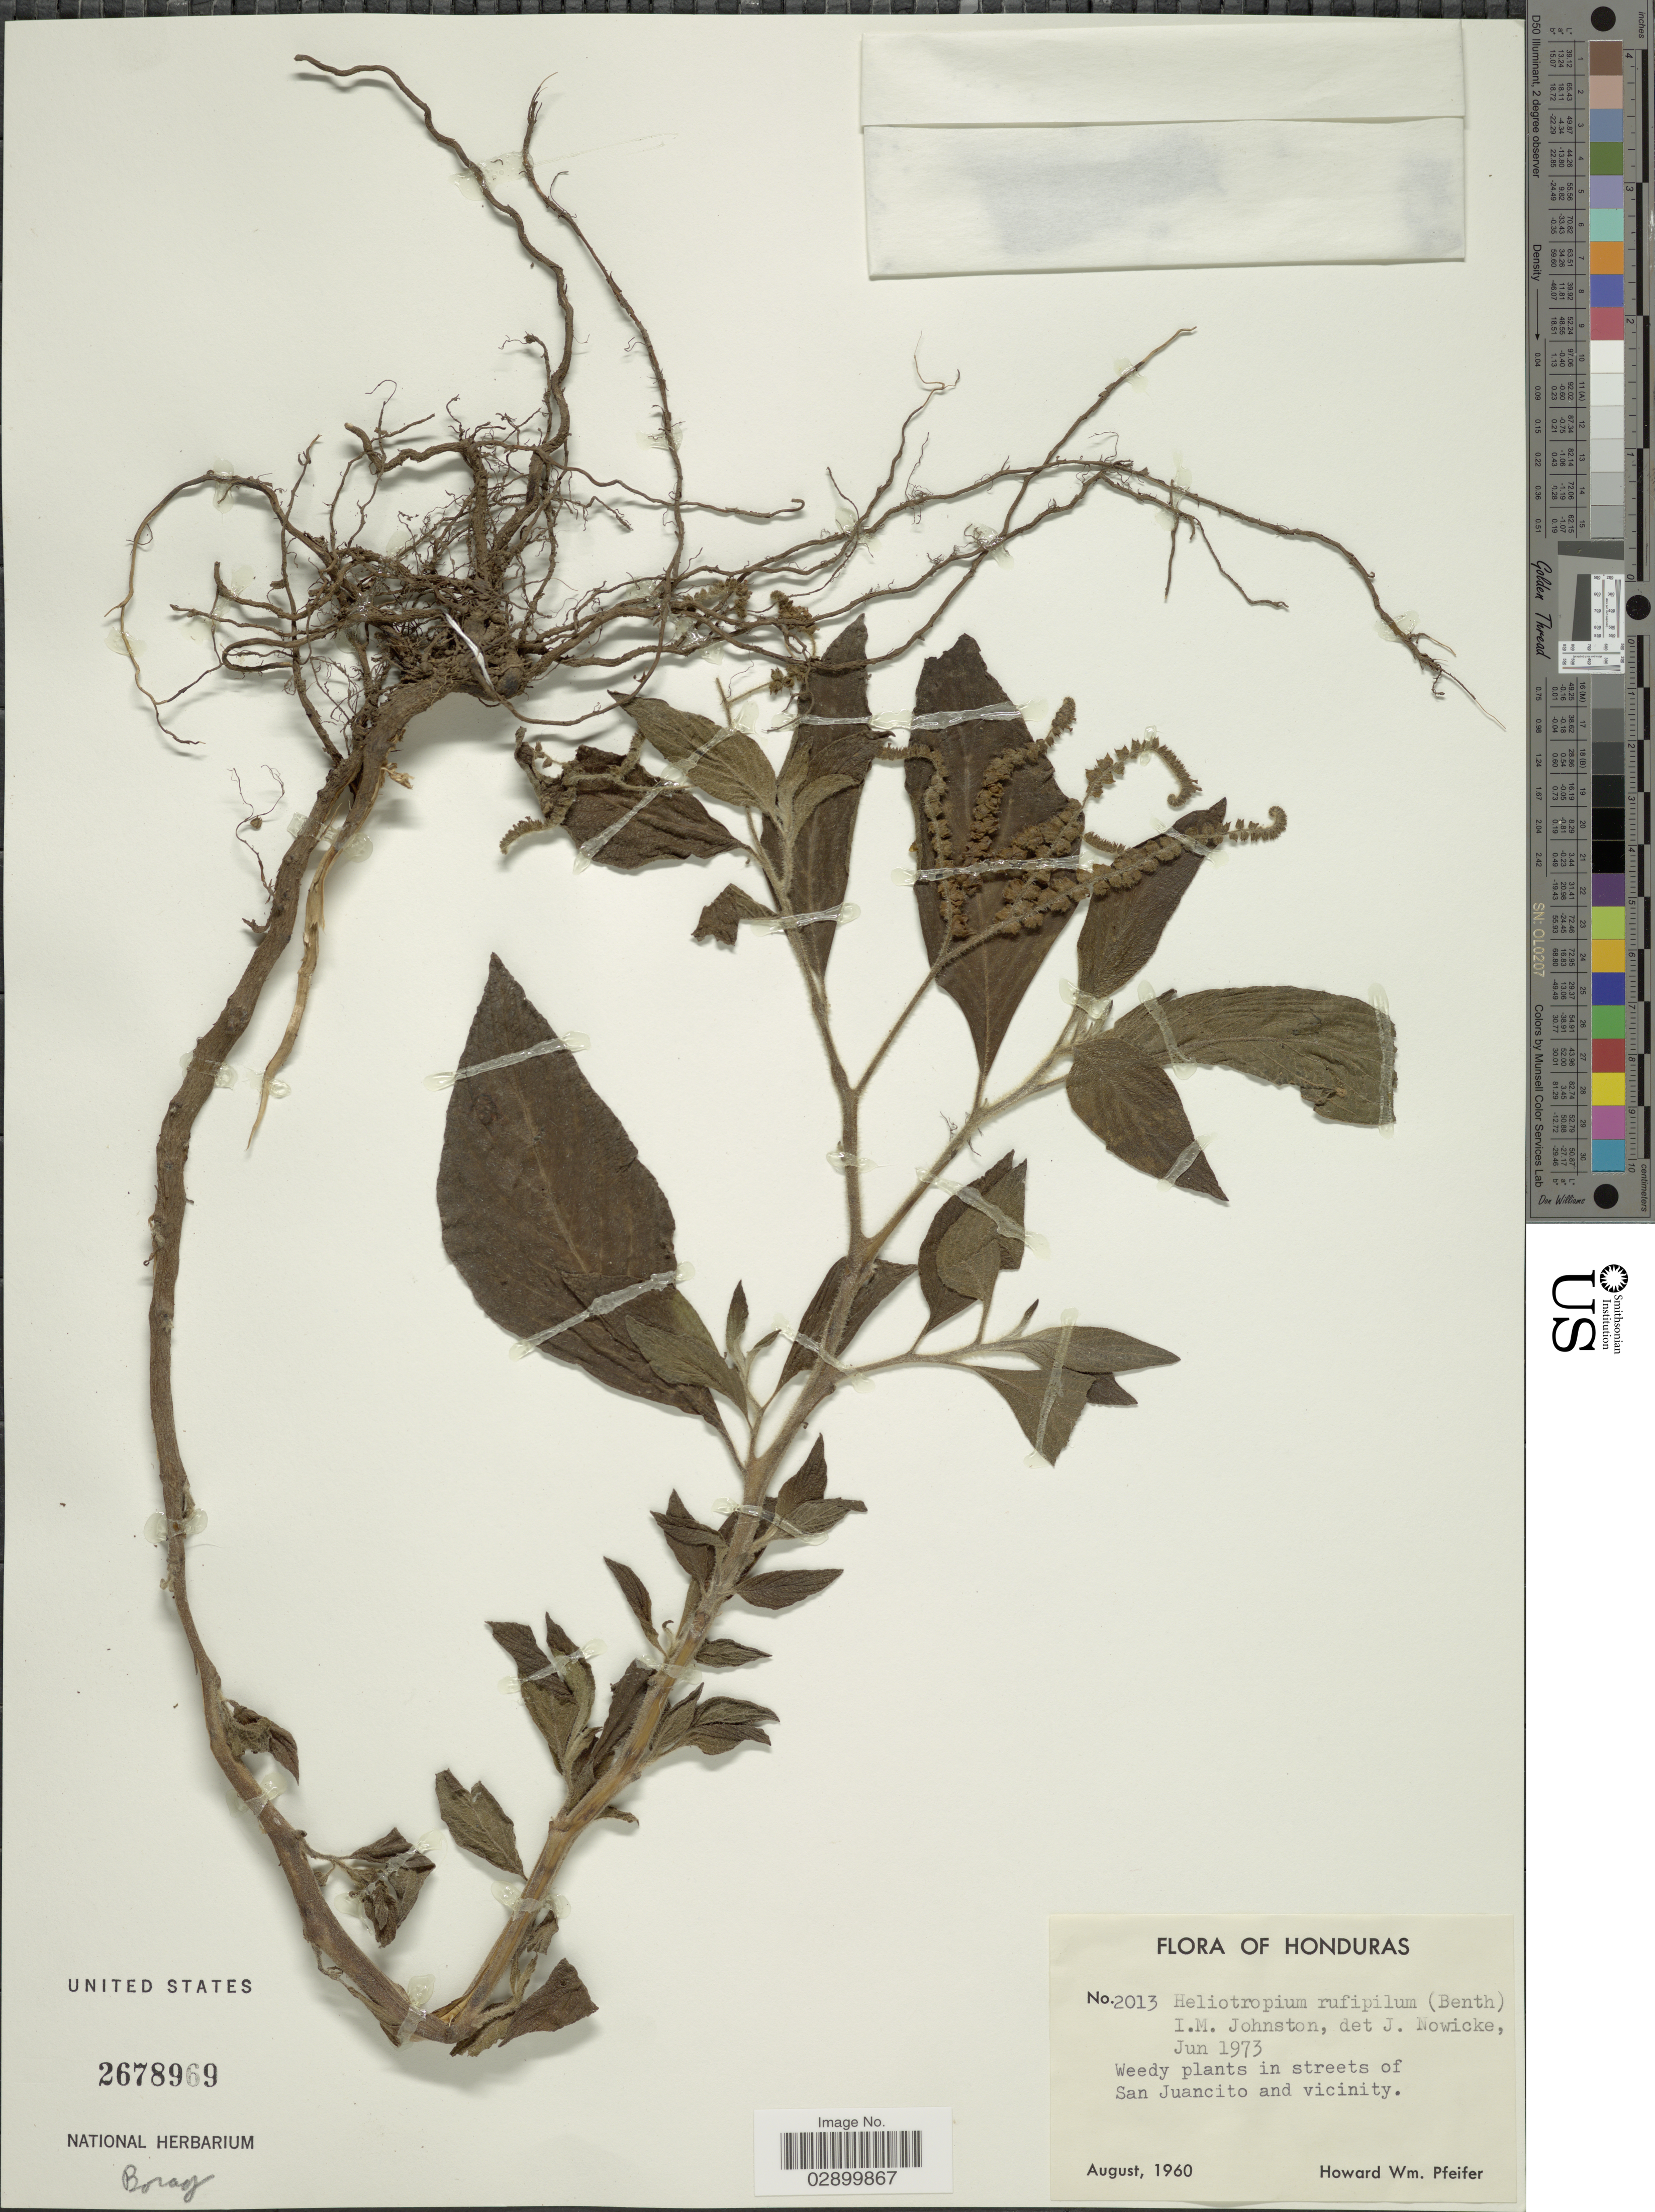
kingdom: Plantae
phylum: Tracheophyta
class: Magnoliopsida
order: Boraginales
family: Heliotropiaceae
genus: Heliotropium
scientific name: Heliotropium rufipilum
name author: (Benth.) I.M. Johnst.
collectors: H. W. Pfeifer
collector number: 2013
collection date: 1960-08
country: Honduras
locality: In streets of San Juancito and vicinity.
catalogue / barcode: US 2678969